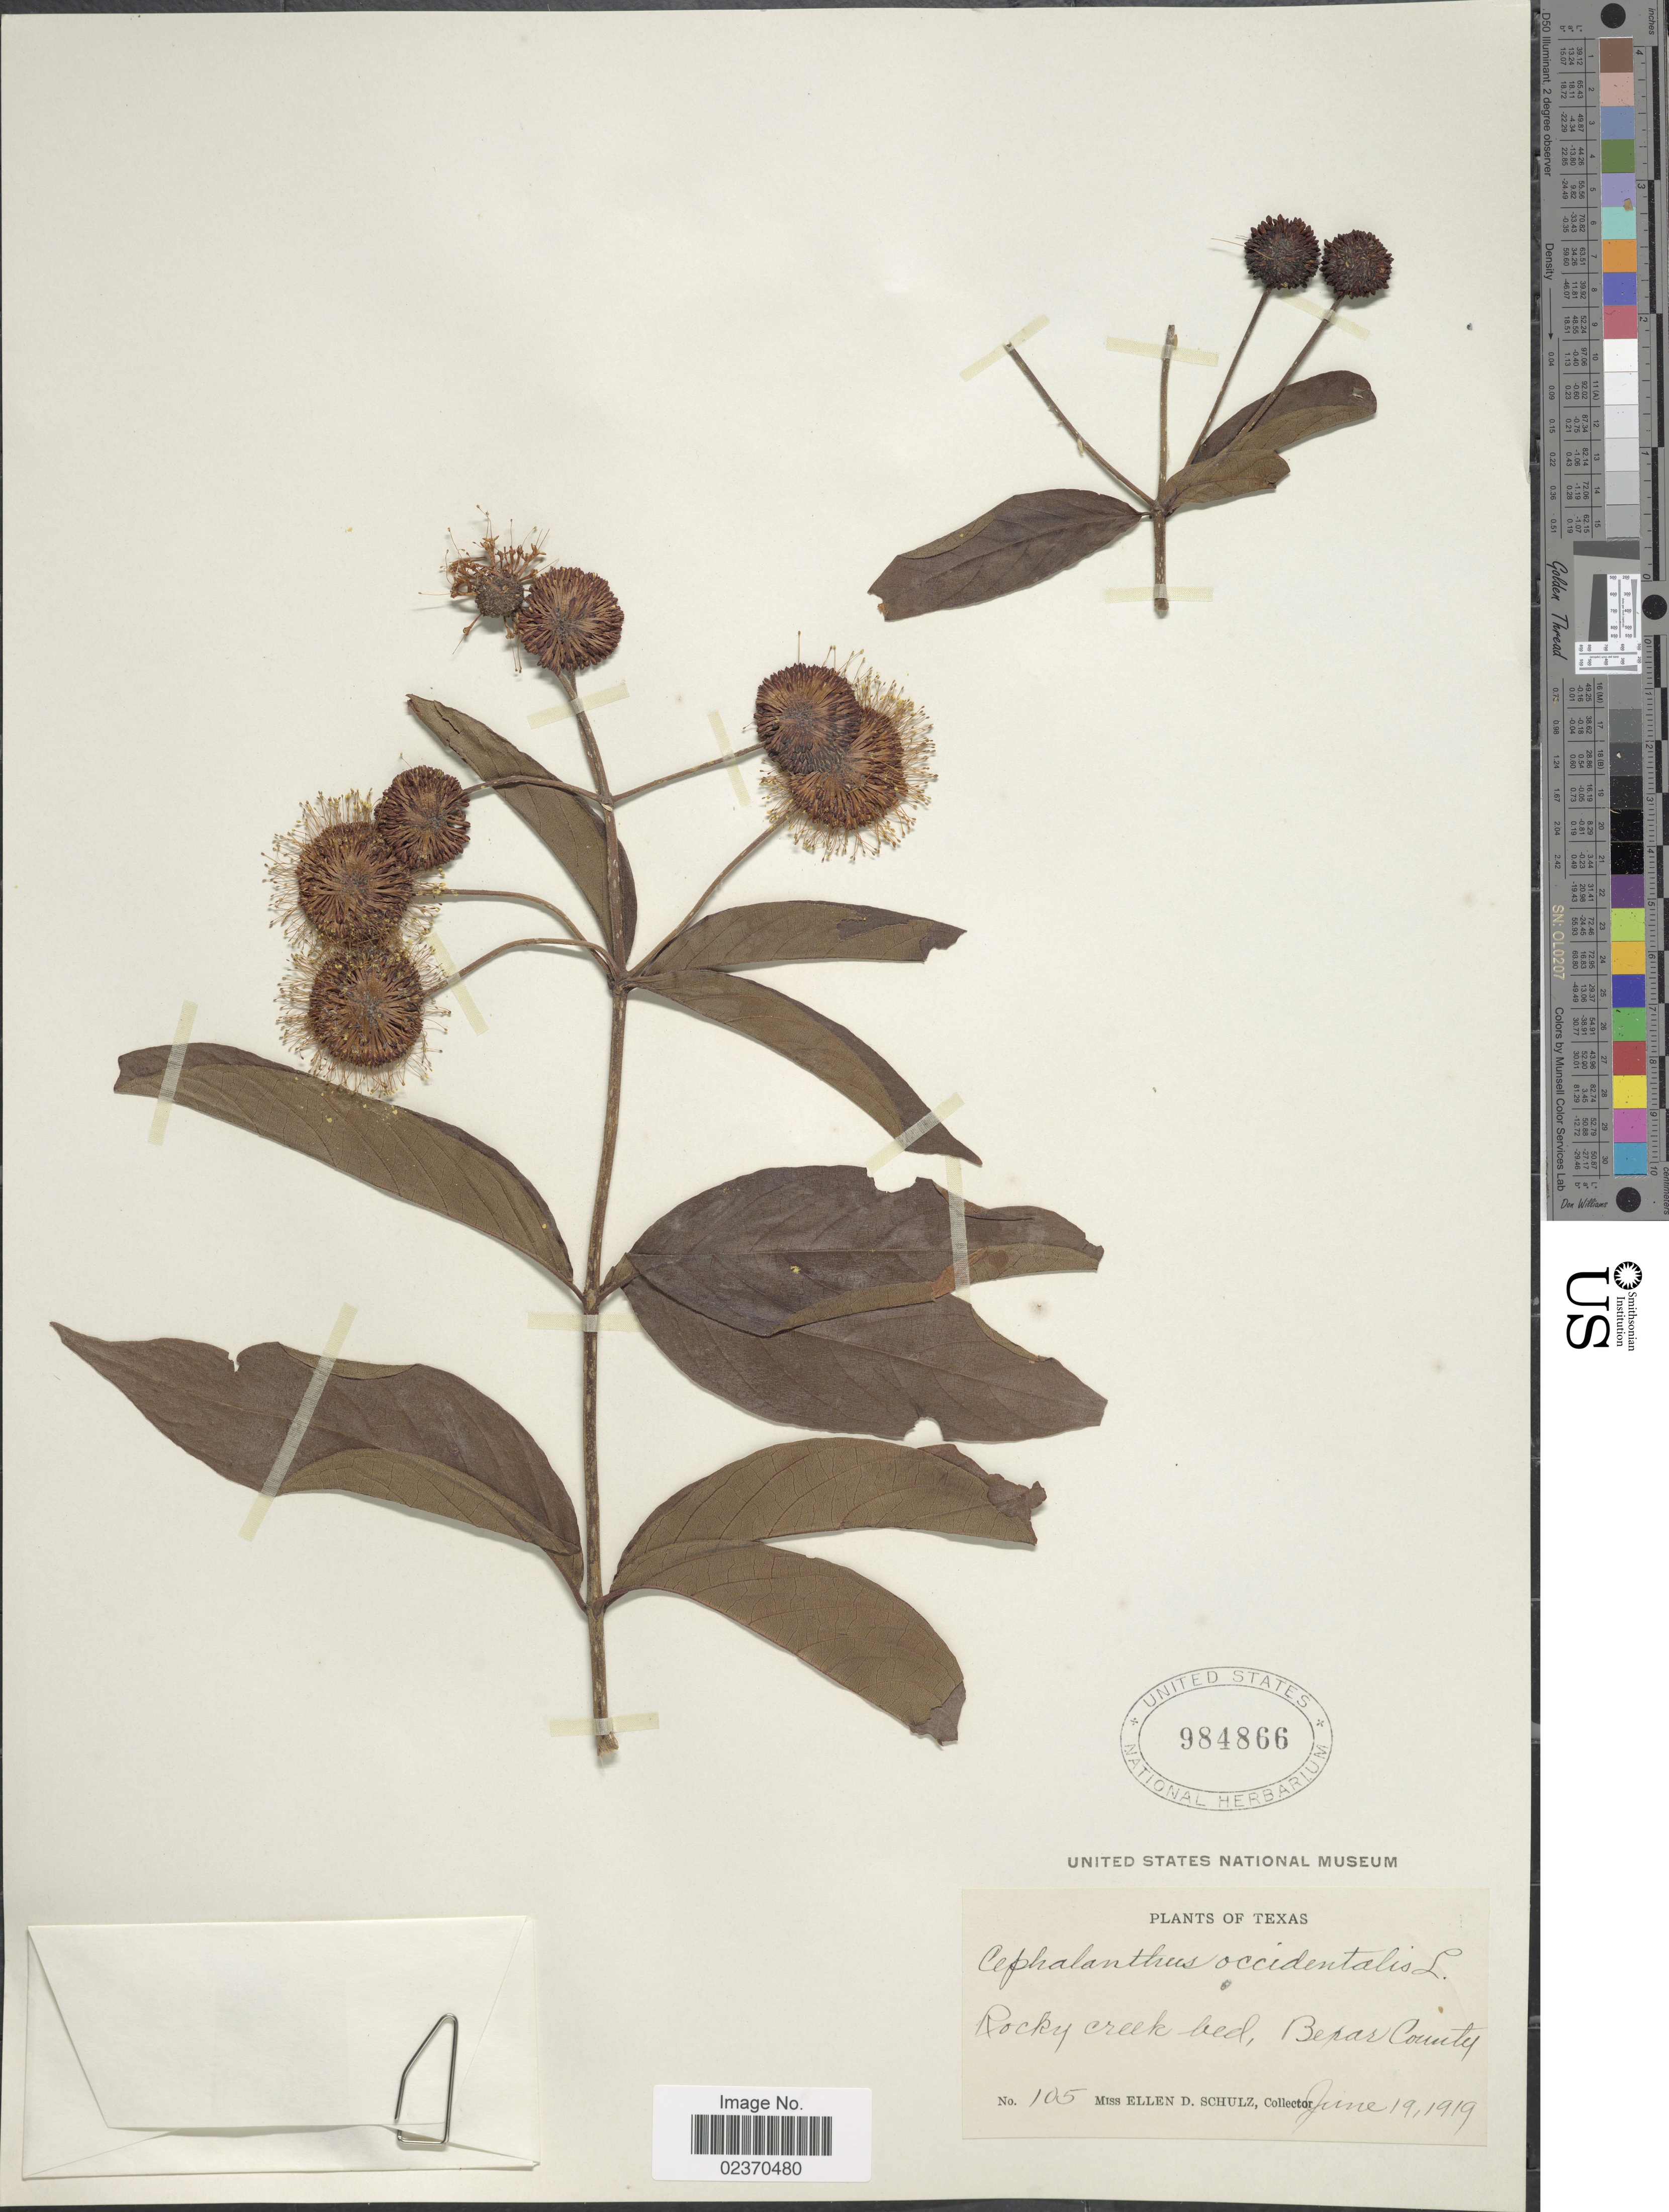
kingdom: Plantae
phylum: Tracheophyta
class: Magnoliopsida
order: Gentianales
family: Rubiaceae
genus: Cephalanthus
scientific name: Cephalanthus occidentalis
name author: L.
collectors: E. D. Schulz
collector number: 105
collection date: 1919-06-19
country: United States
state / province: Texas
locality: Rocky creek bed, Bexar County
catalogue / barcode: US 984866